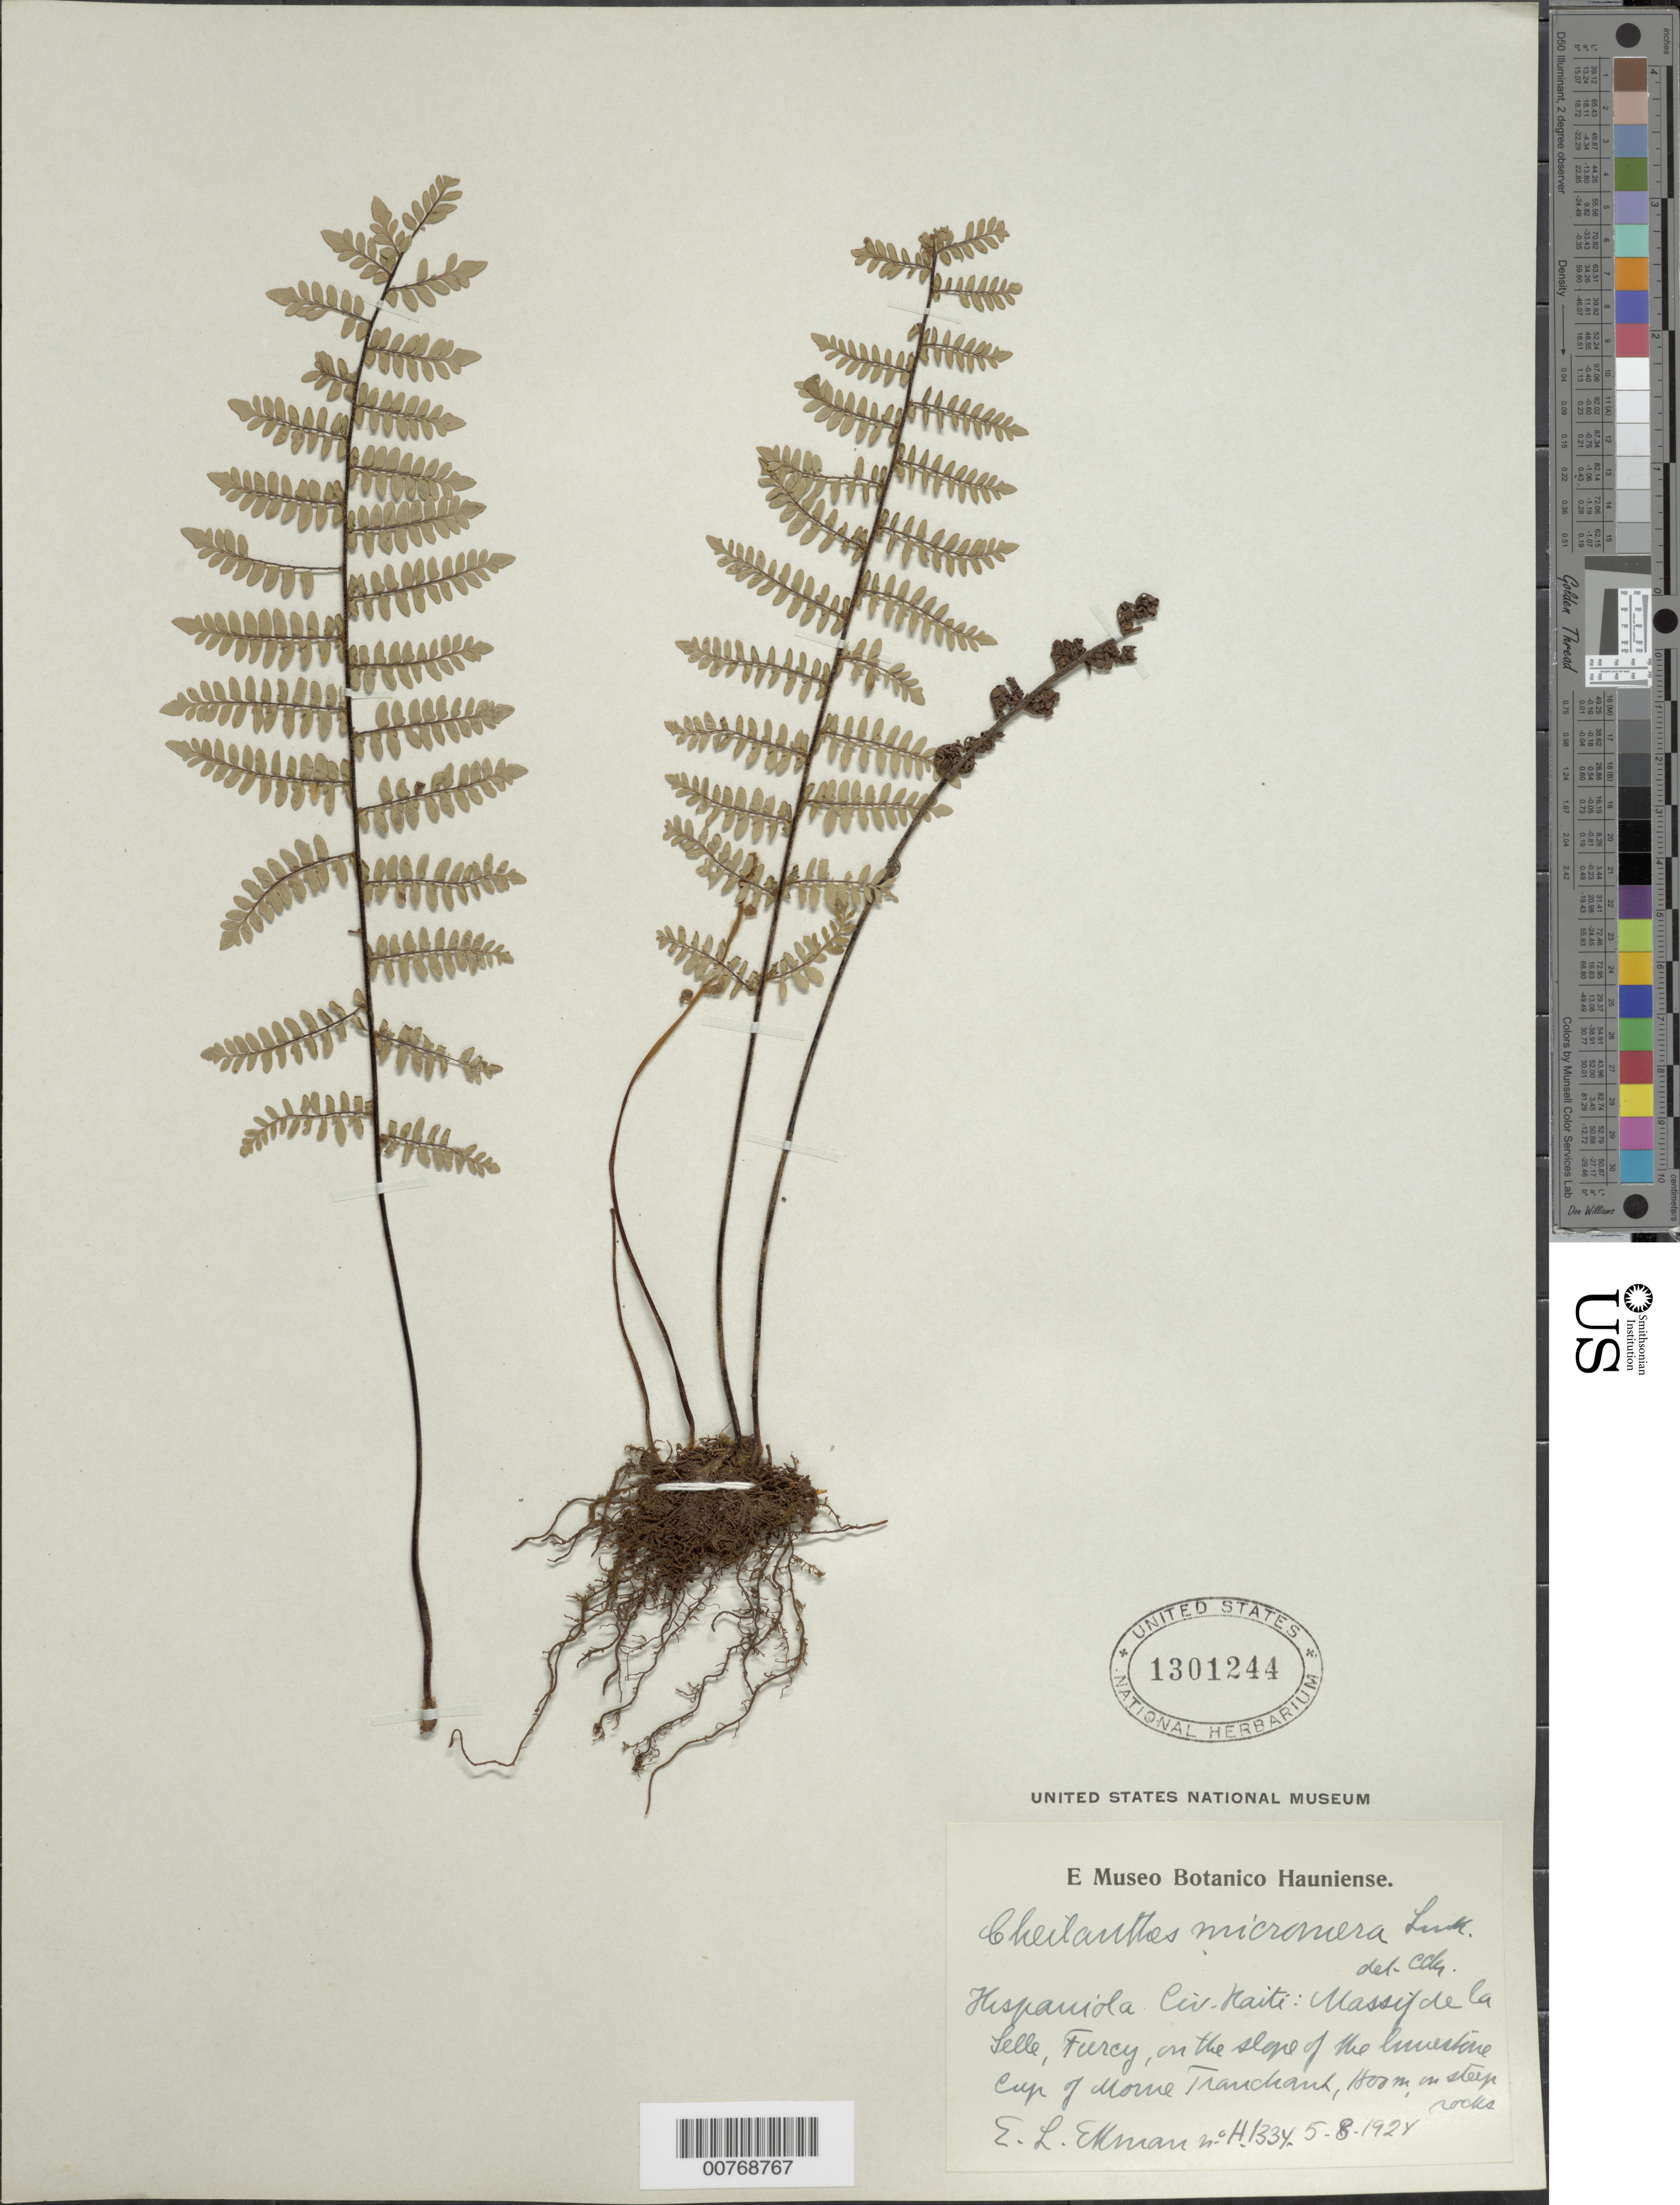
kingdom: Plantae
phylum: Tracheophyta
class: Polypodiopsida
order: Polypodiales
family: Pteridaceae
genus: Myriopteris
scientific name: Myriopteris notholaenoides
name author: (Desv.) Grusz & Windham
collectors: E. L. Ekman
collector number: H 1334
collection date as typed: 05 Aug 1924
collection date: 1924-08-05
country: Haiti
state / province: Ouest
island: Hispaniola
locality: Massif de la Selle, Furcy, on the slope of the limestone top of Morne Tranchaud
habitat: Steep rocks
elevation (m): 1800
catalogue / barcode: US 1301244